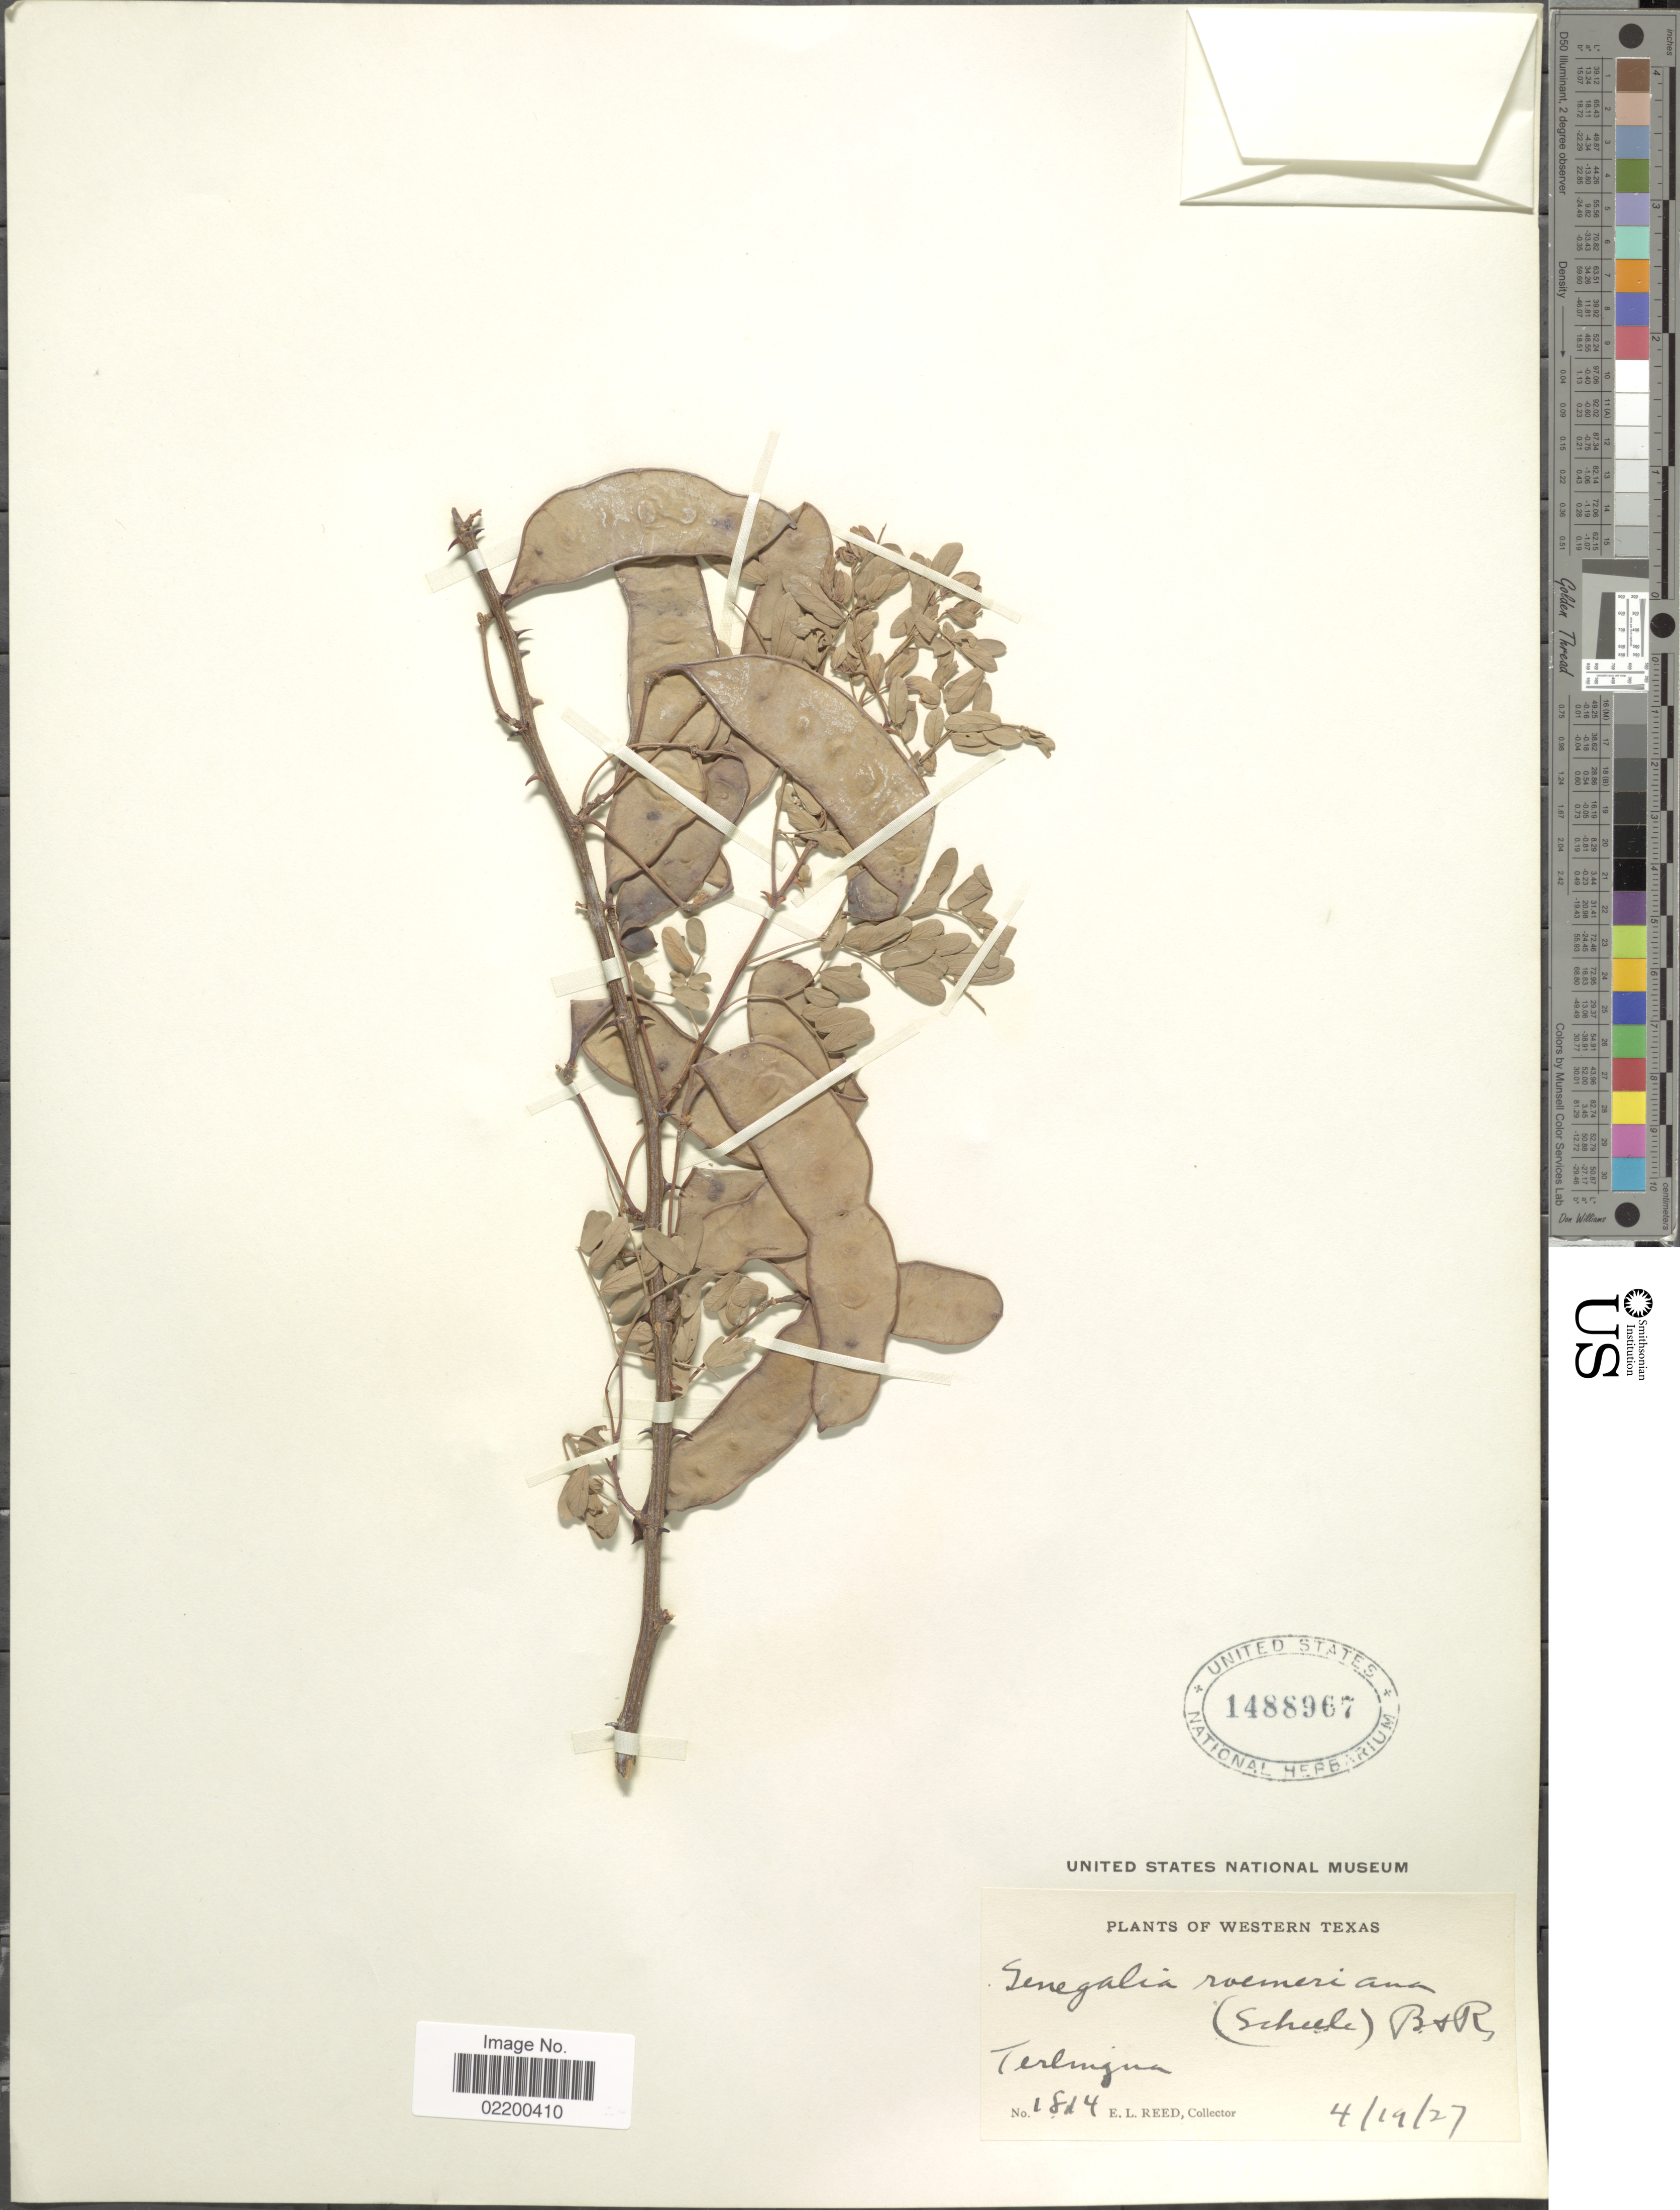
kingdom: Plantae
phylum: Tracheophyta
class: Magnoliopsida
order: Fabales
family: Fabaceae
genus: Senegalia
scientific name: Senegalia roemeriana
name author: (Scheele) Britton & Rose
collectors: E. Reed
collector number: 1814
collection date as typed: Transcribed d/m/y: 19/4/27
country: United States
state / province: Texas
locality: Western Texas, Terlingua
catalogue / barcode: US 1488967